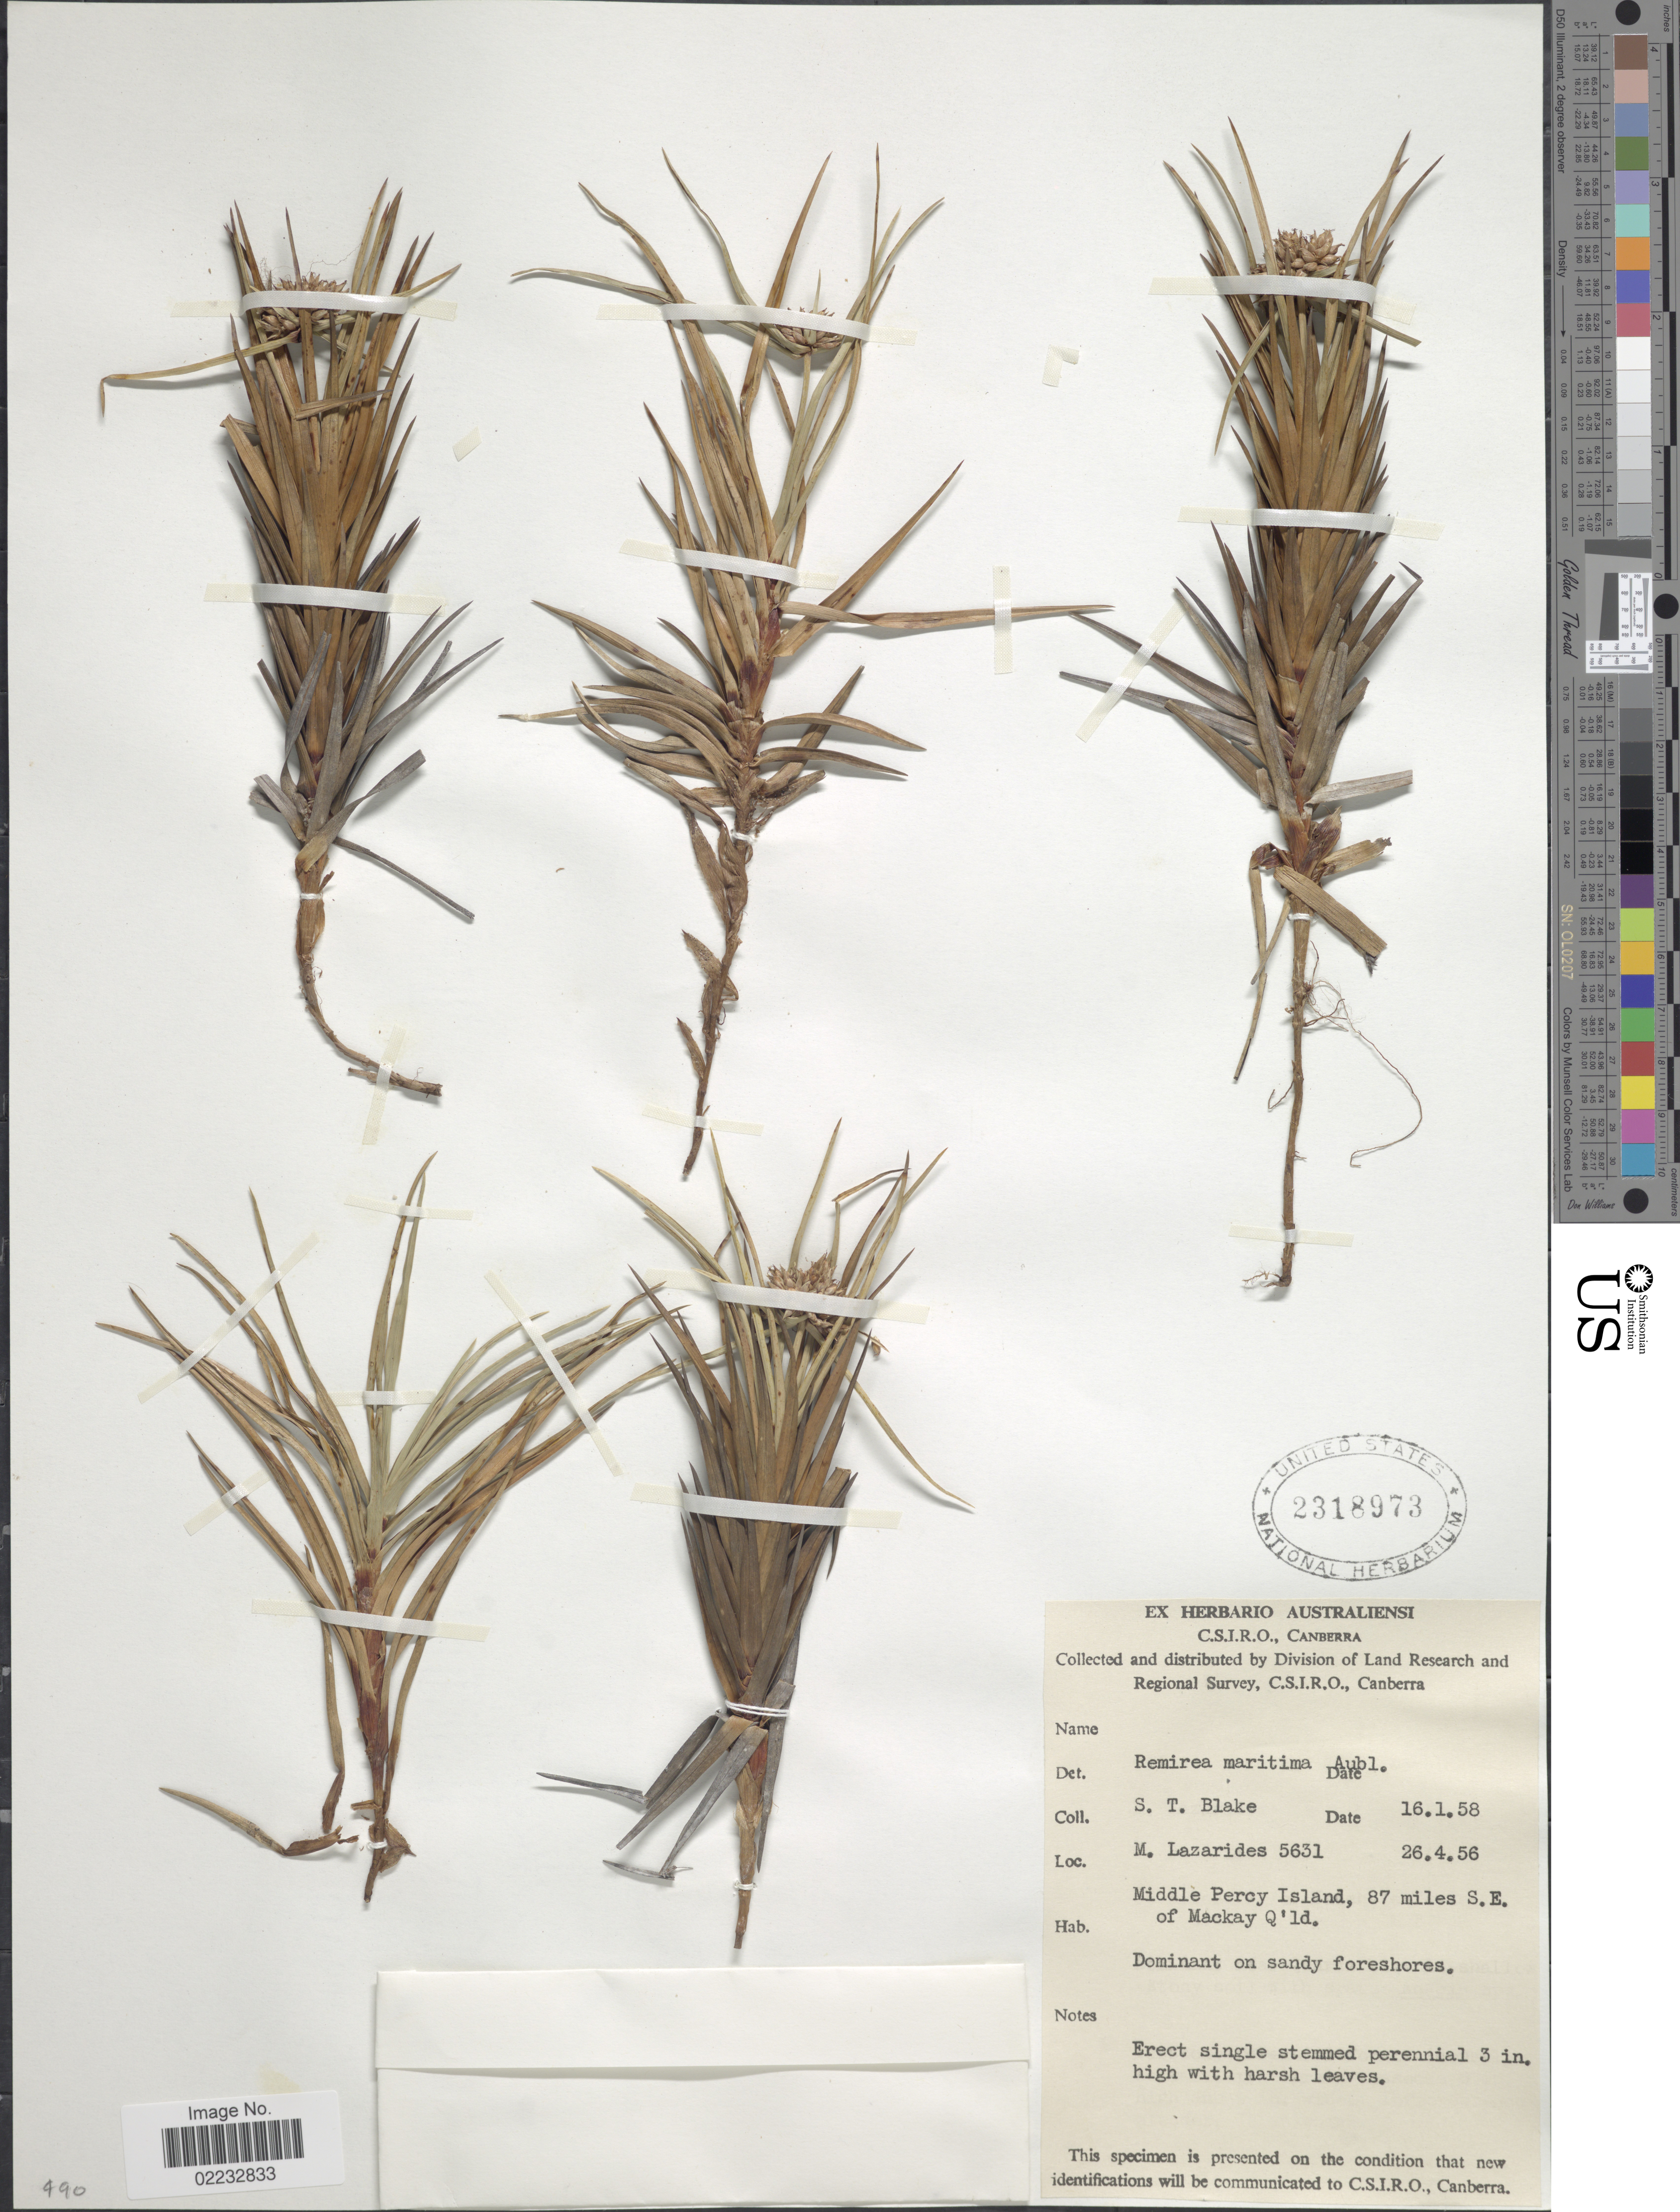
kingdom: Plantae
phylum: Tracheophyta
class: Liliopsida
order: Poales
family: Cyperaceae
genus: Cyperus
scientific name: Cyperus pedunculatus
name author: (R. Br.) J. Kern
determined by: Strong, M. T., (US), Smithsonian Institution - National Museum of Natural History (UNITED STATES)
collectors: S. T. Blake & M. Lazarides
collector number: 5631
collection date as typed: Transcribed d/m/y: 26/4/56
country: Australia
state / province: Queensland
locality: Middle Peroy Island, 87 miles S.E. of Mackay Q'ld.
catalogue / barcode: US 2318973